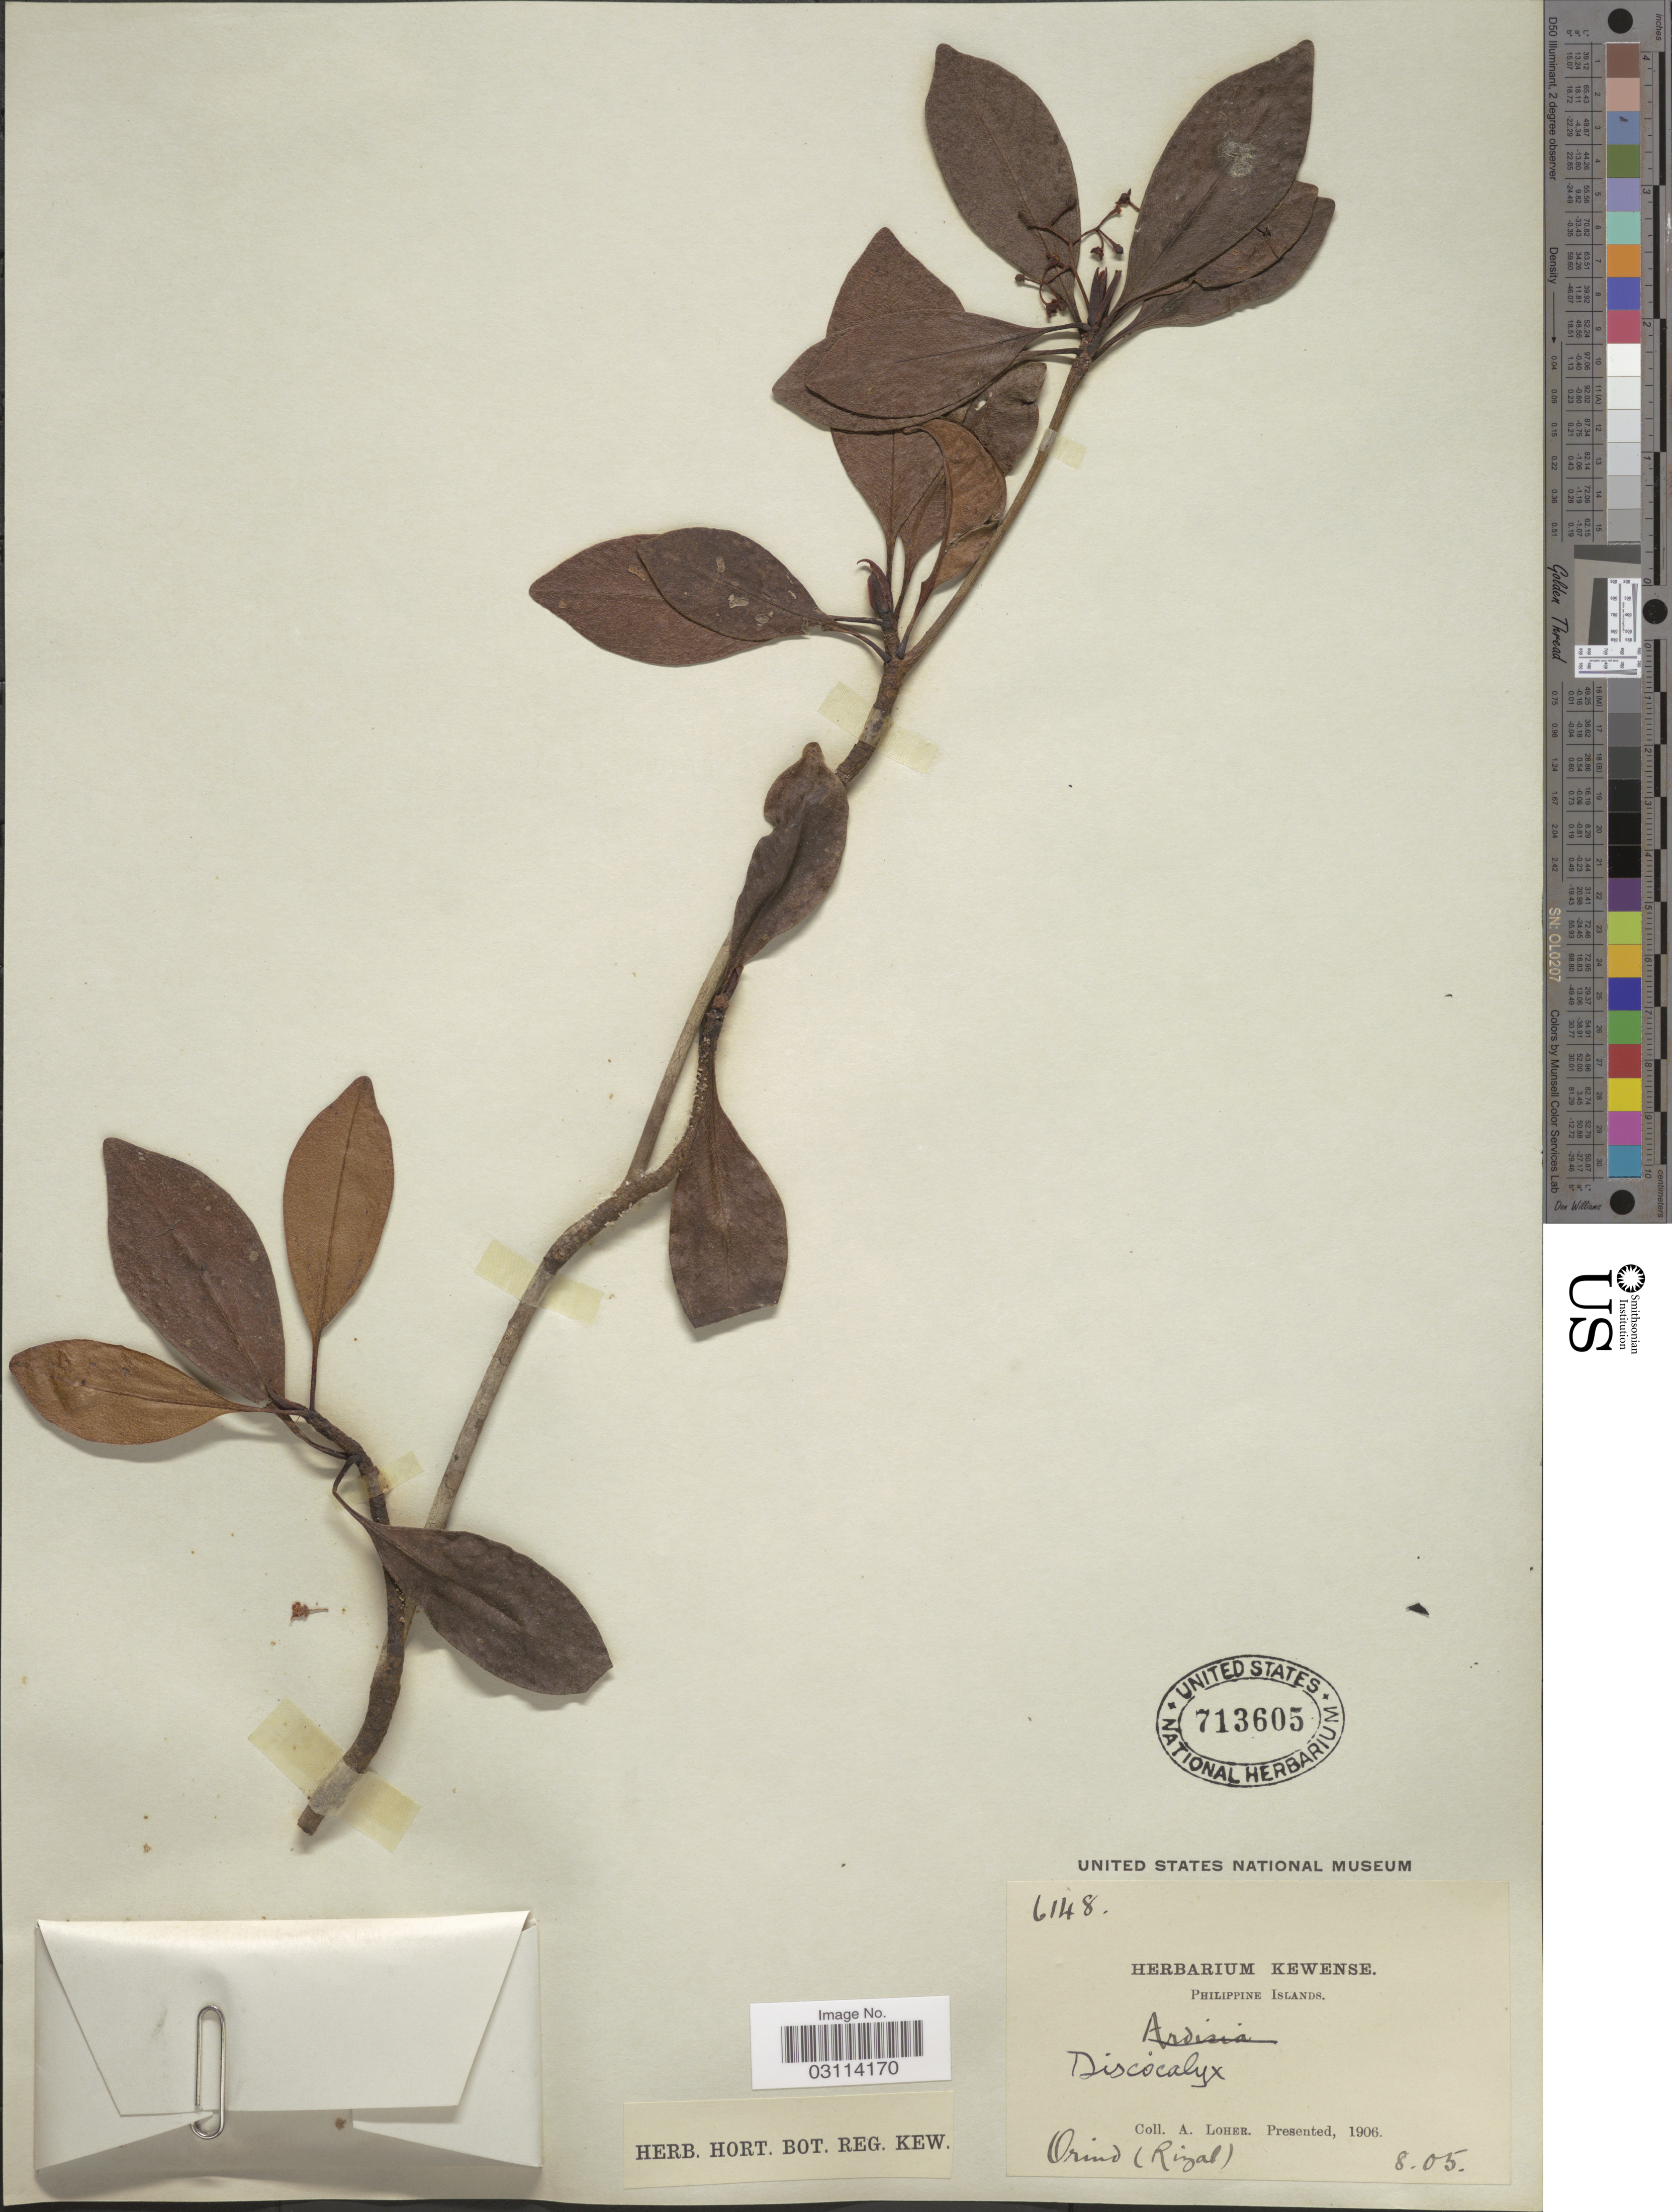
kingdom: Plantae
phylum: Tracheophyta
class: Magnoliopsida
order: Ericales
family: Primulaceae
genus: Discocalyx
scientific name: Discocalyx minor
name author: Mez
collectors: A. Loher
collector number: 6148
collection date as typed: Transcribed d/m/y: /8/5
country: Philippines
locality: Orind (Rizal).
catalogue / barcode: US 713605